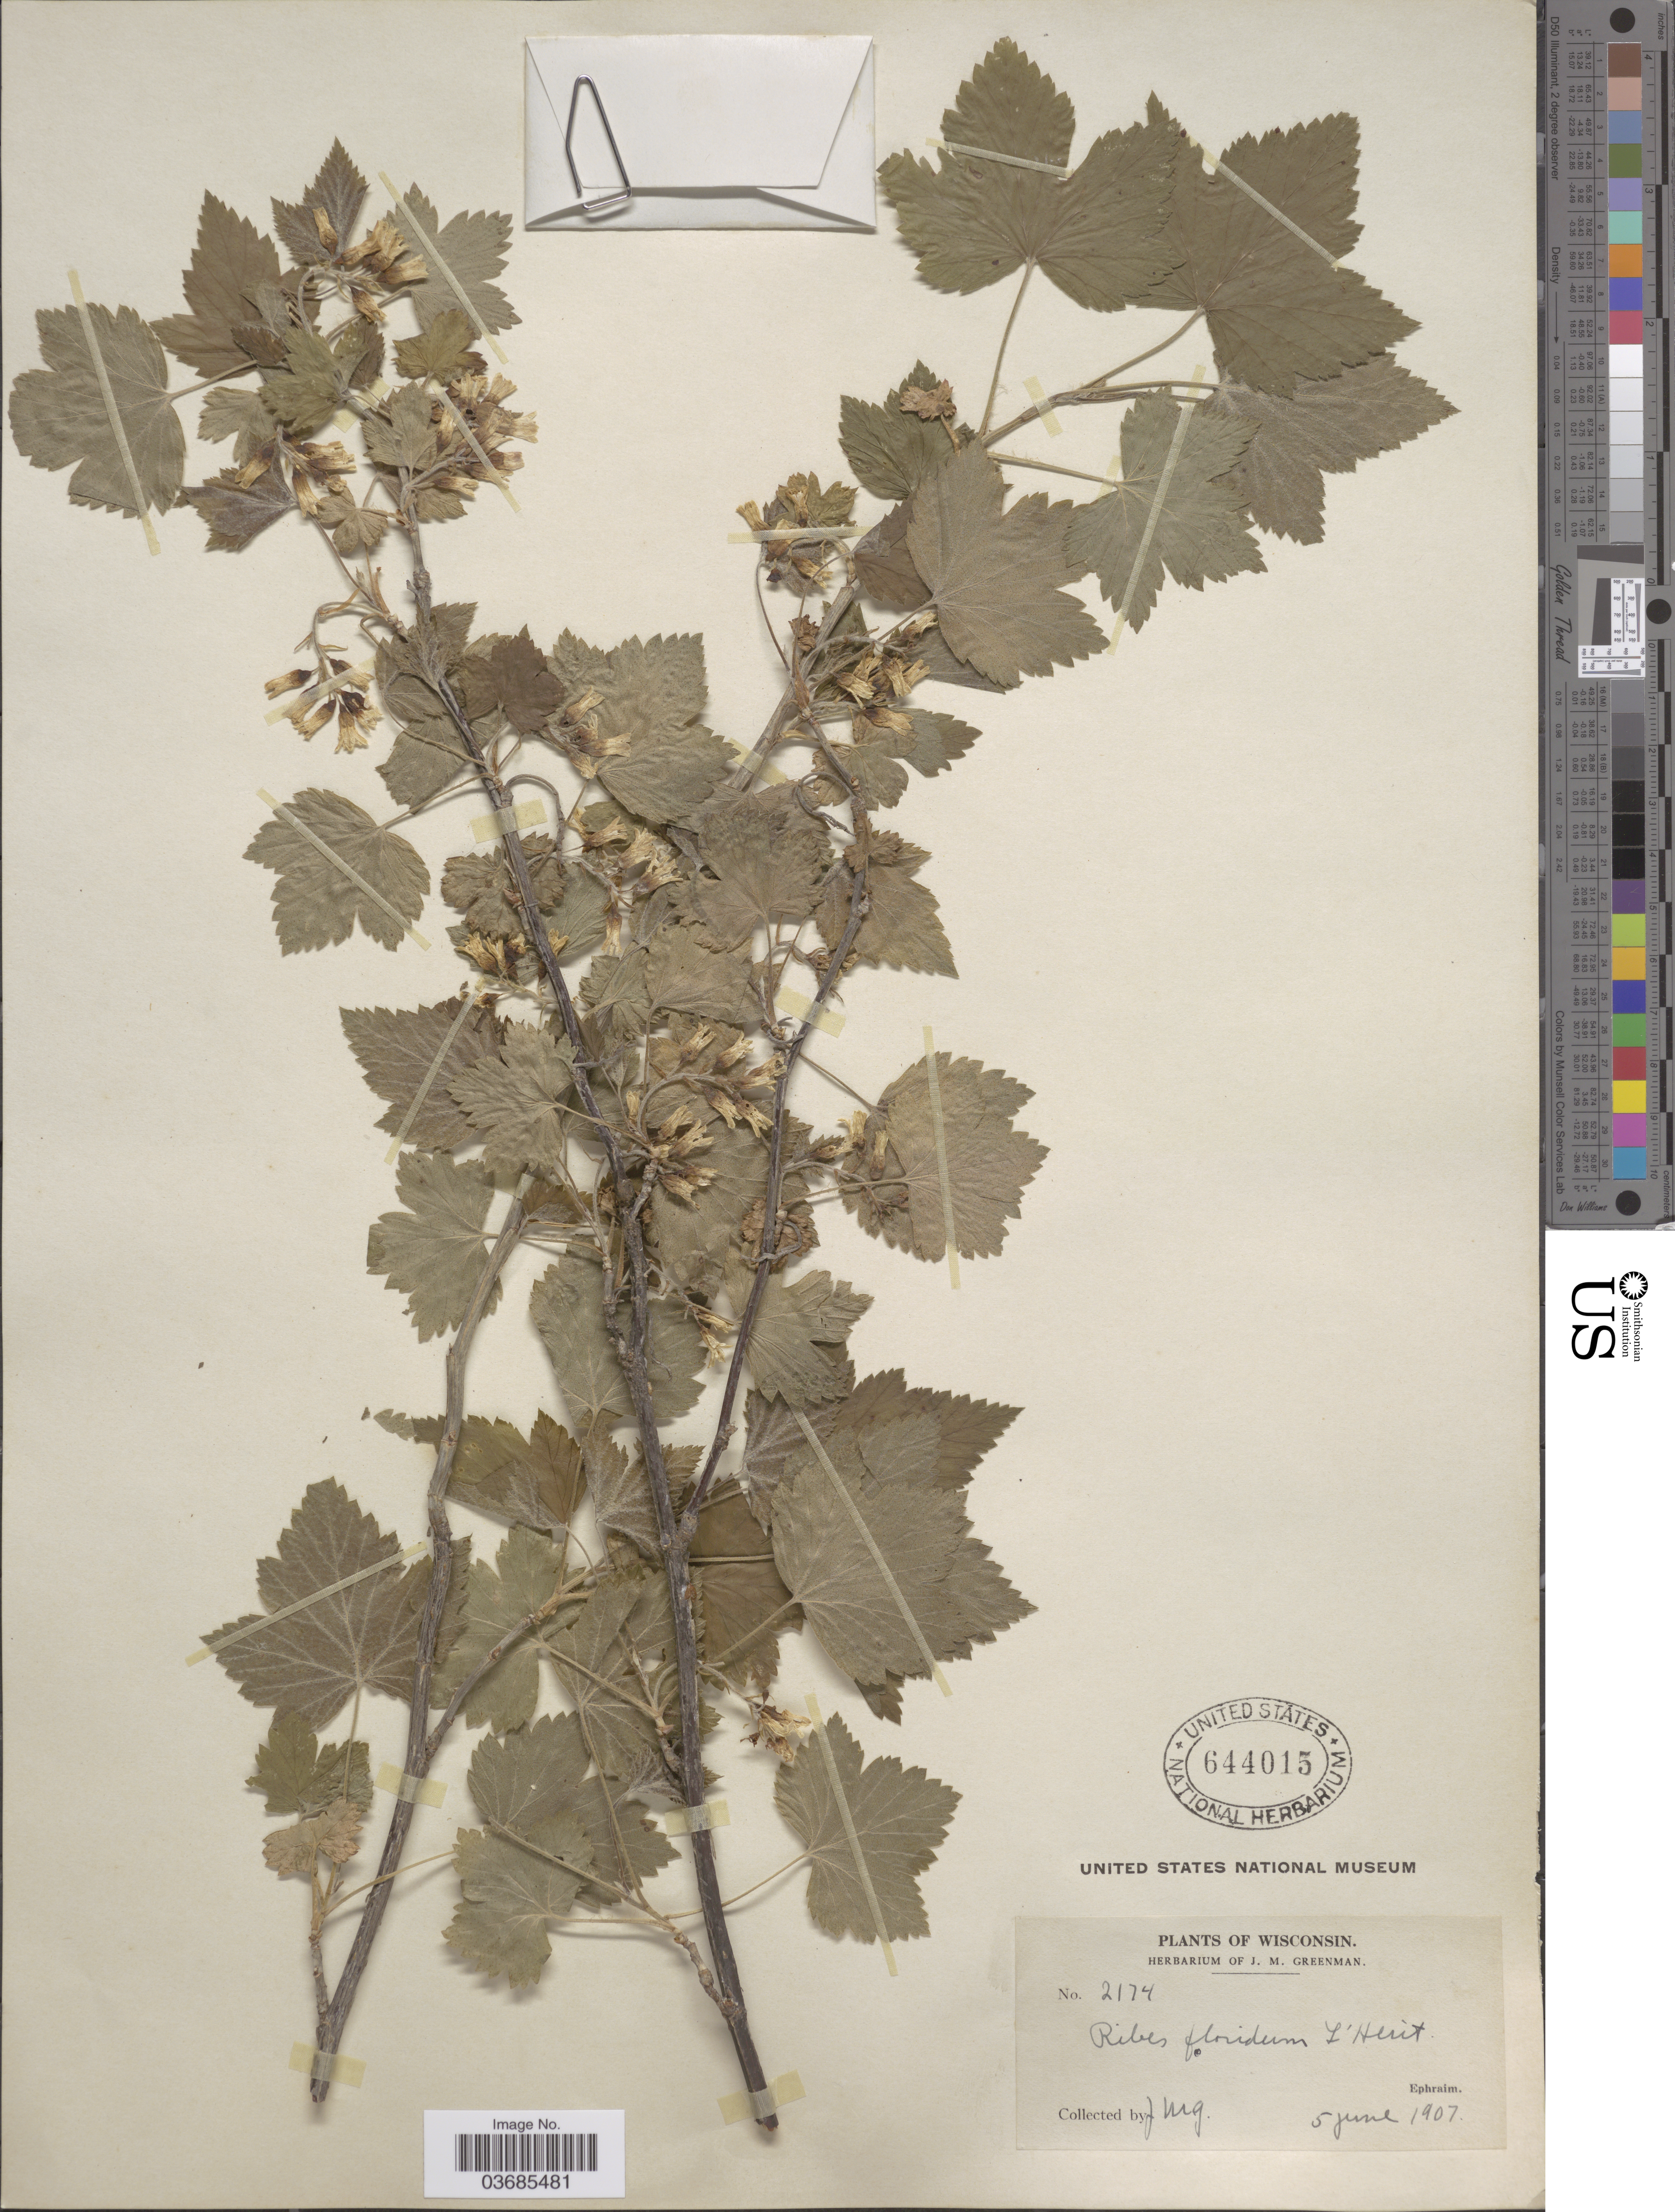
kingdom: Plantae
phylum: Tracheophyta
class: Magnoliopsida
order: Saxifragales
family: Grossulariaceae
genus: Ribes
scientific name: Ribes americanum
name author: Mill.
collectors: J. M. Greenman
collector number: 2174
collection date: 1907-06-05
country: United States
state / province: Wisconsin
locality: Ephraim.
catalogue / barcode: US 644015